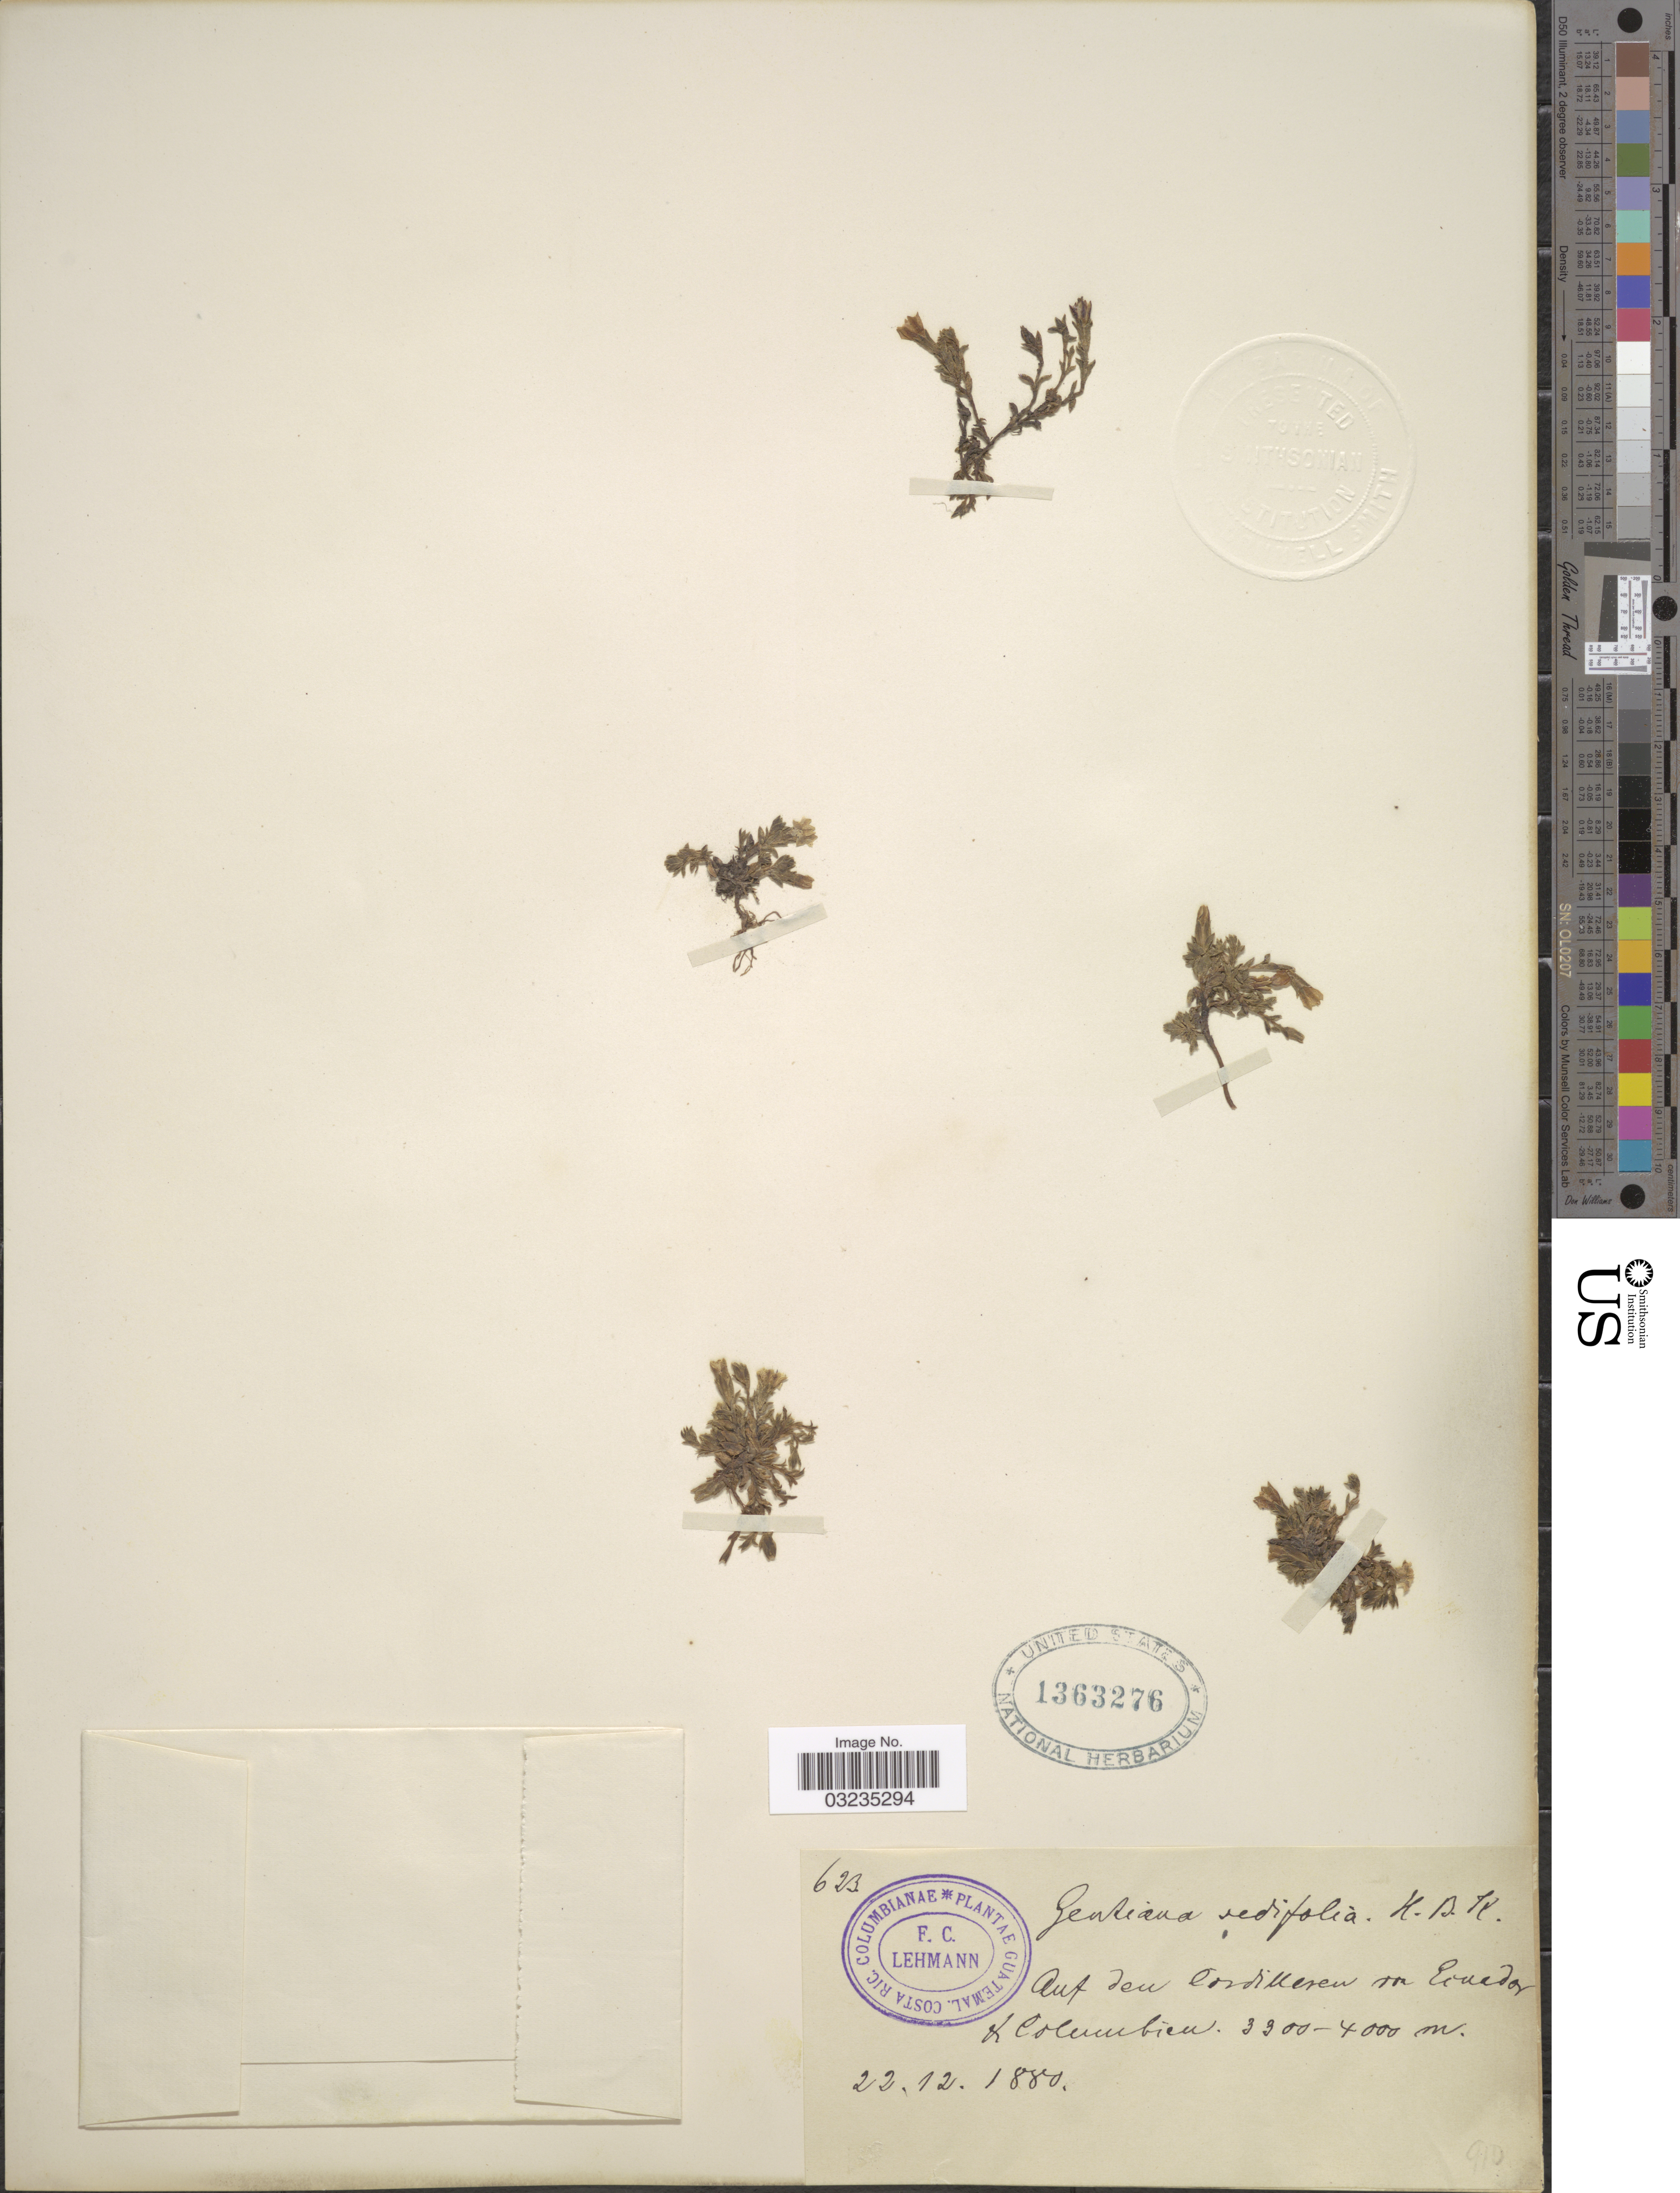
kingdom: Plantae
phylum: Tracheophyta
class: Magnoliopsida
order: Gentianales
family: Gentianaceae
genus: Gentiana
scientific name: Gentiana sedifolia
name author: Kunth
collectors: F. C. Lehmann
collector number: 623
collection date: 1880-12-22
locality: Auf den Cordillera von Ecuador & Columbien.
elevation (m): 3300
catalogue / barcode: US 1363276